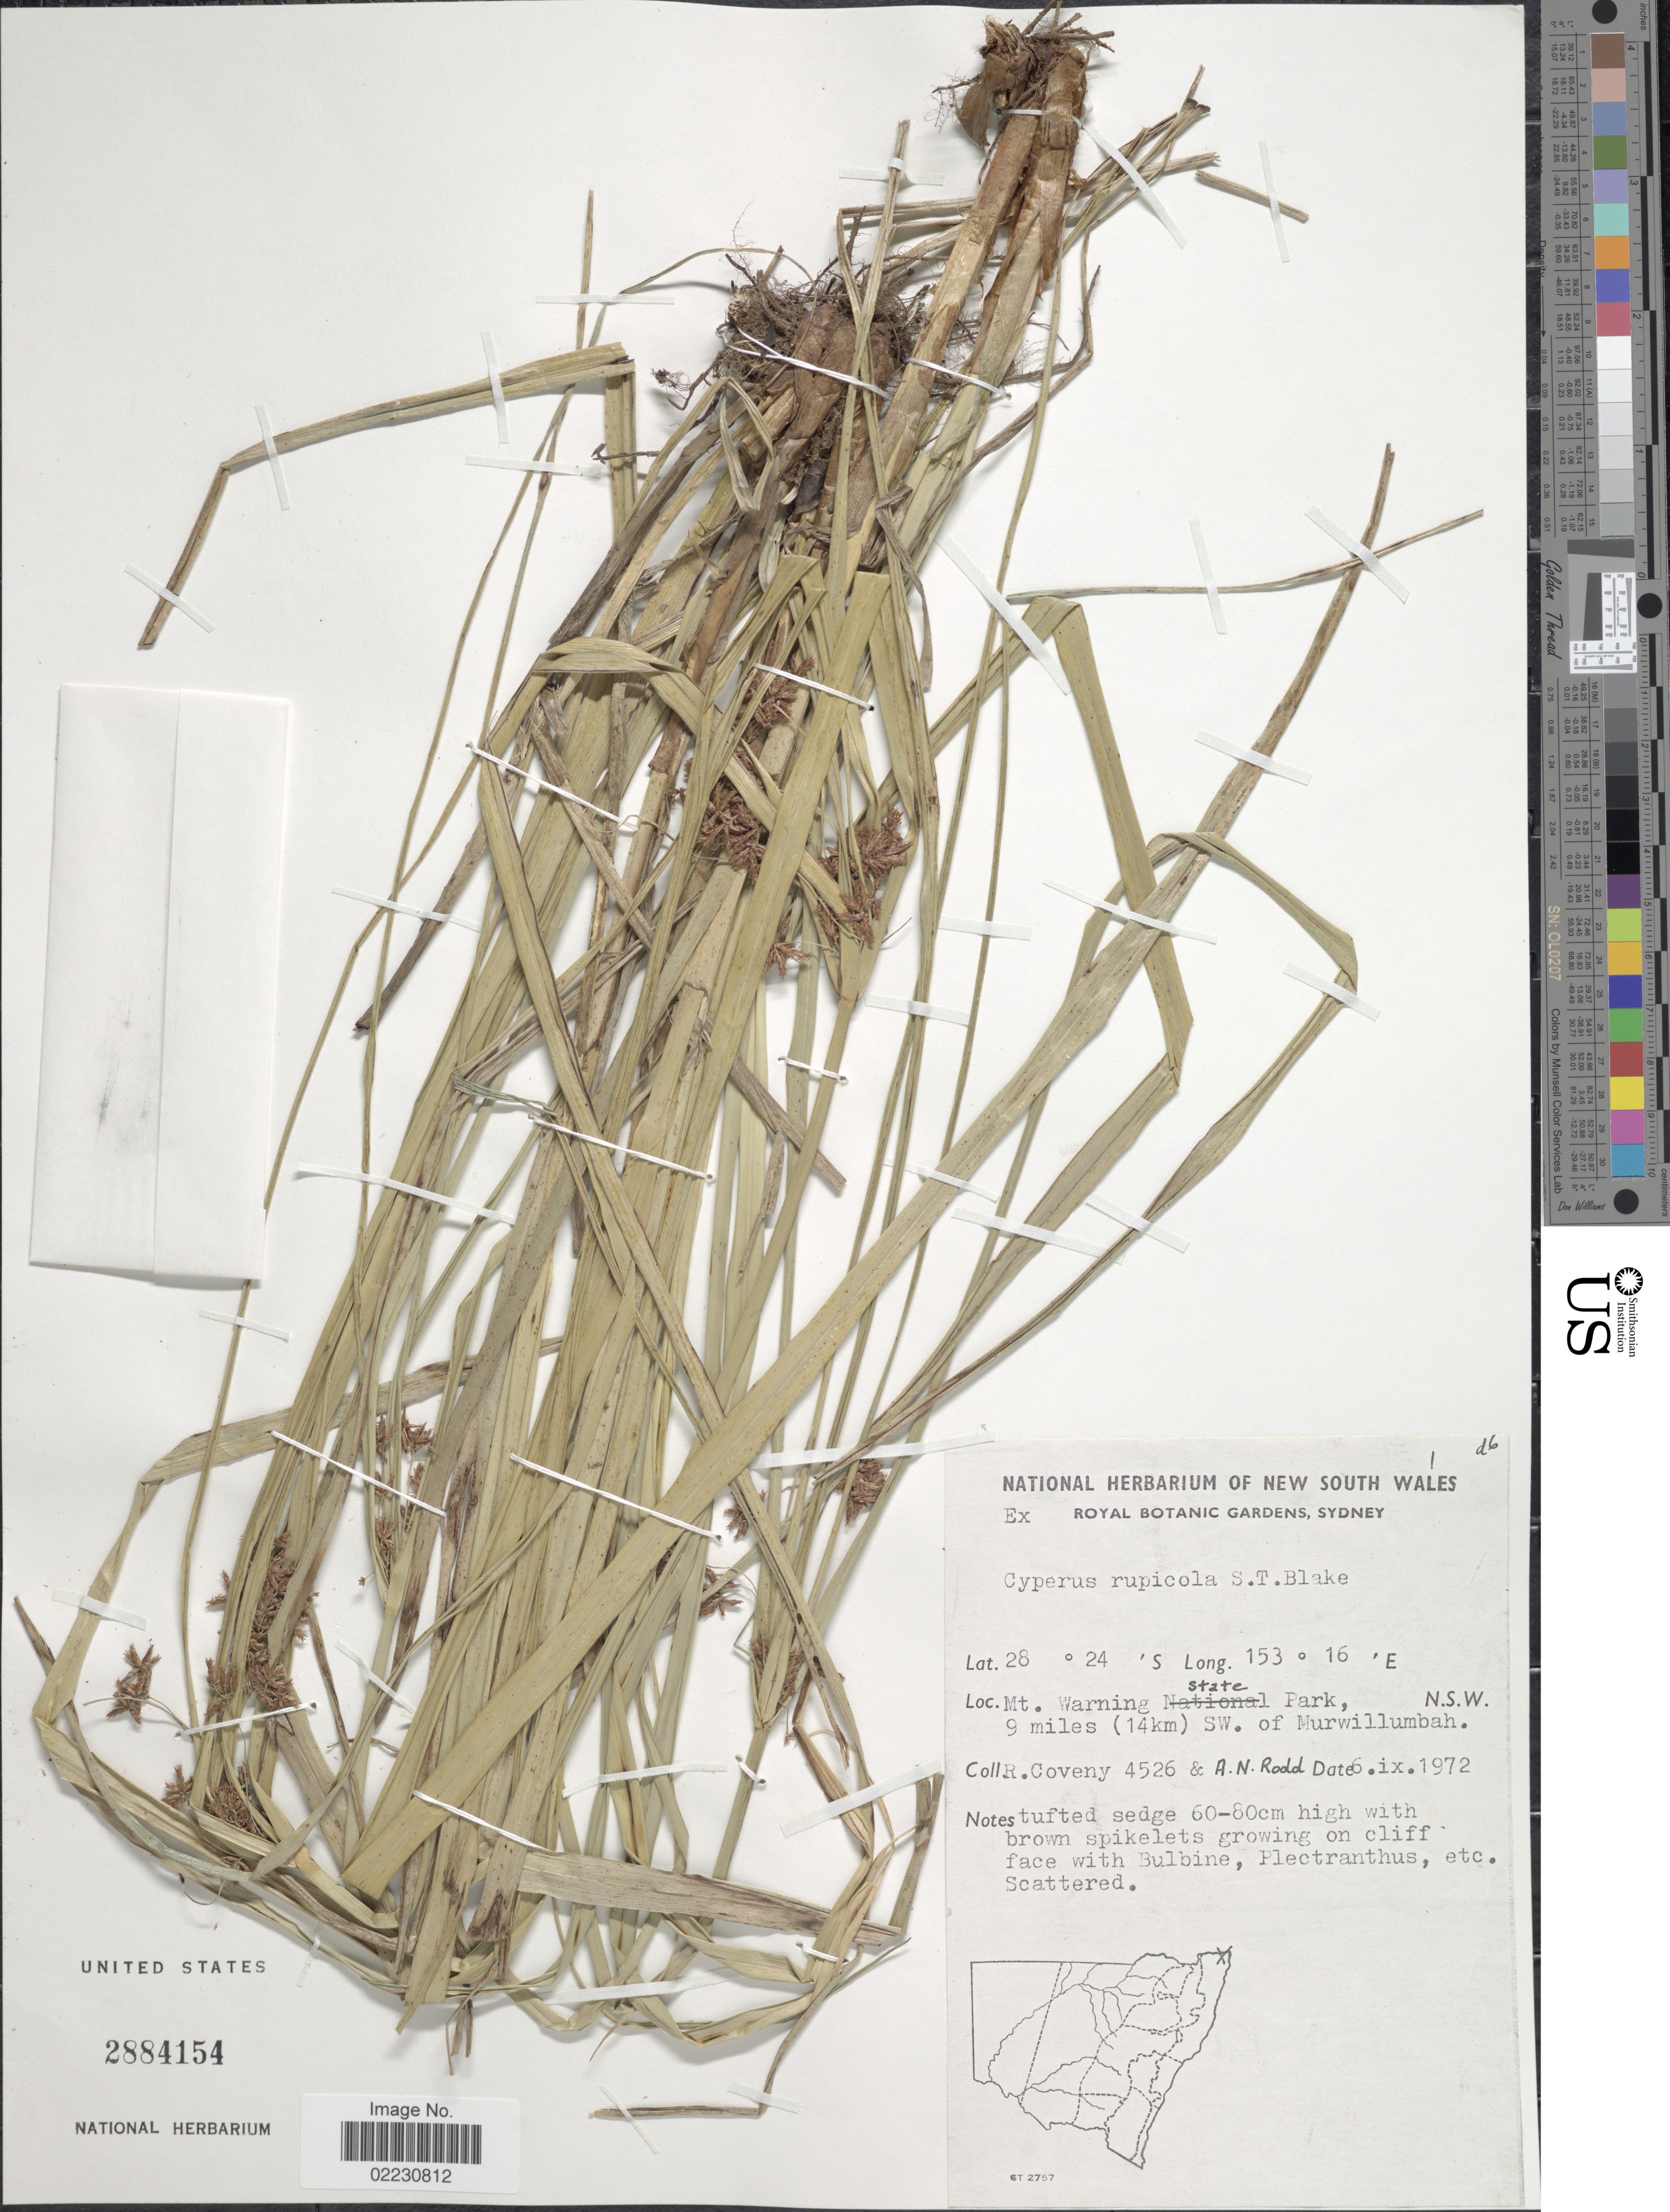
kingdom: Plantae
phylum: Tracheophyta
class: Liliopsida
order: Poales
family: Cyperaceae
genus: Cyperus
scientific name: Cyperus rupicola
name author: S.T. Blake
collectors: R. Coveny & A. Rodd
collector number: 4526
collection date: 1972-09-06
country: Australia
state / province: New South Wales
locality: Mt. Warning State Park, 9 miles (14 km ) SW of Murwillumbah, N.S.W.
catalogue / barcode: US 2884154